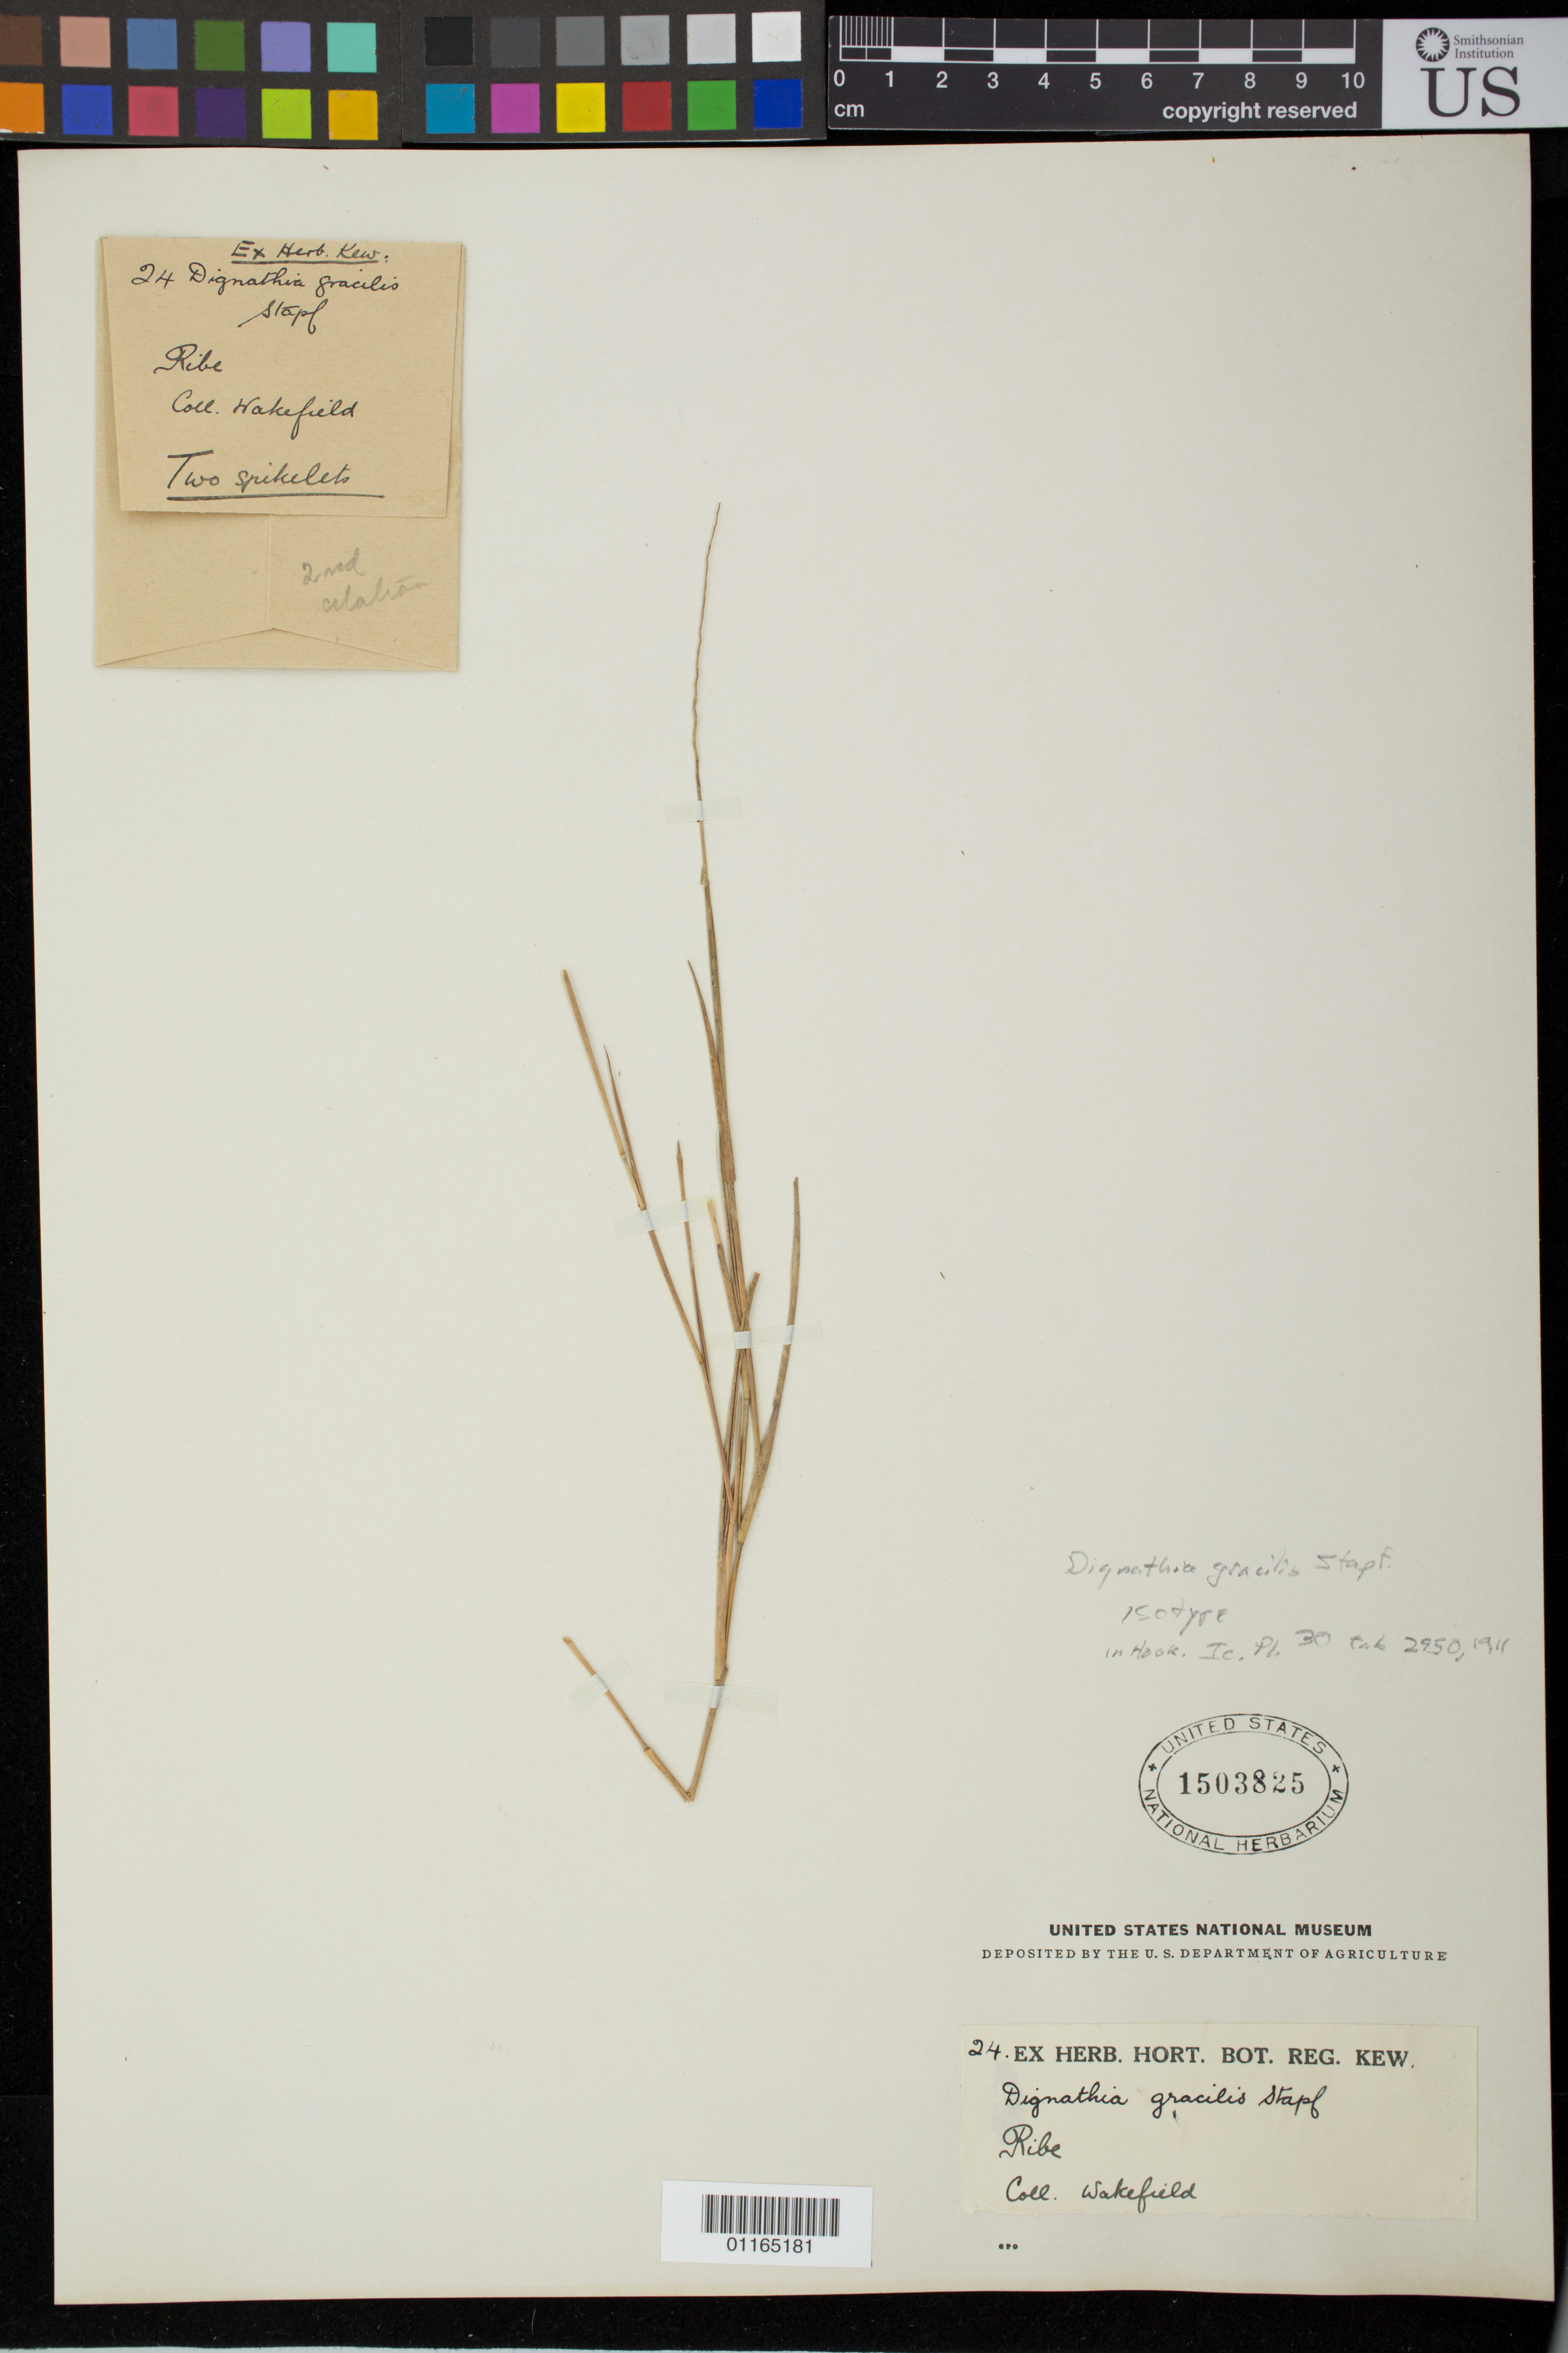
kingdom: Plantae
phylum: Tracheophyta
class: Liliopsida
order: Poales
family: Poaceae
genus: Dignathia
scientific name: Dignathia gracilis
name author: Stapf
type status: Syntype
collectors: N. A. Wakefield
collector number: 24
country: Kenya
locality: Ribe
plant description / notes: ex herb Kew,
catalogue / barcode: US 1503825